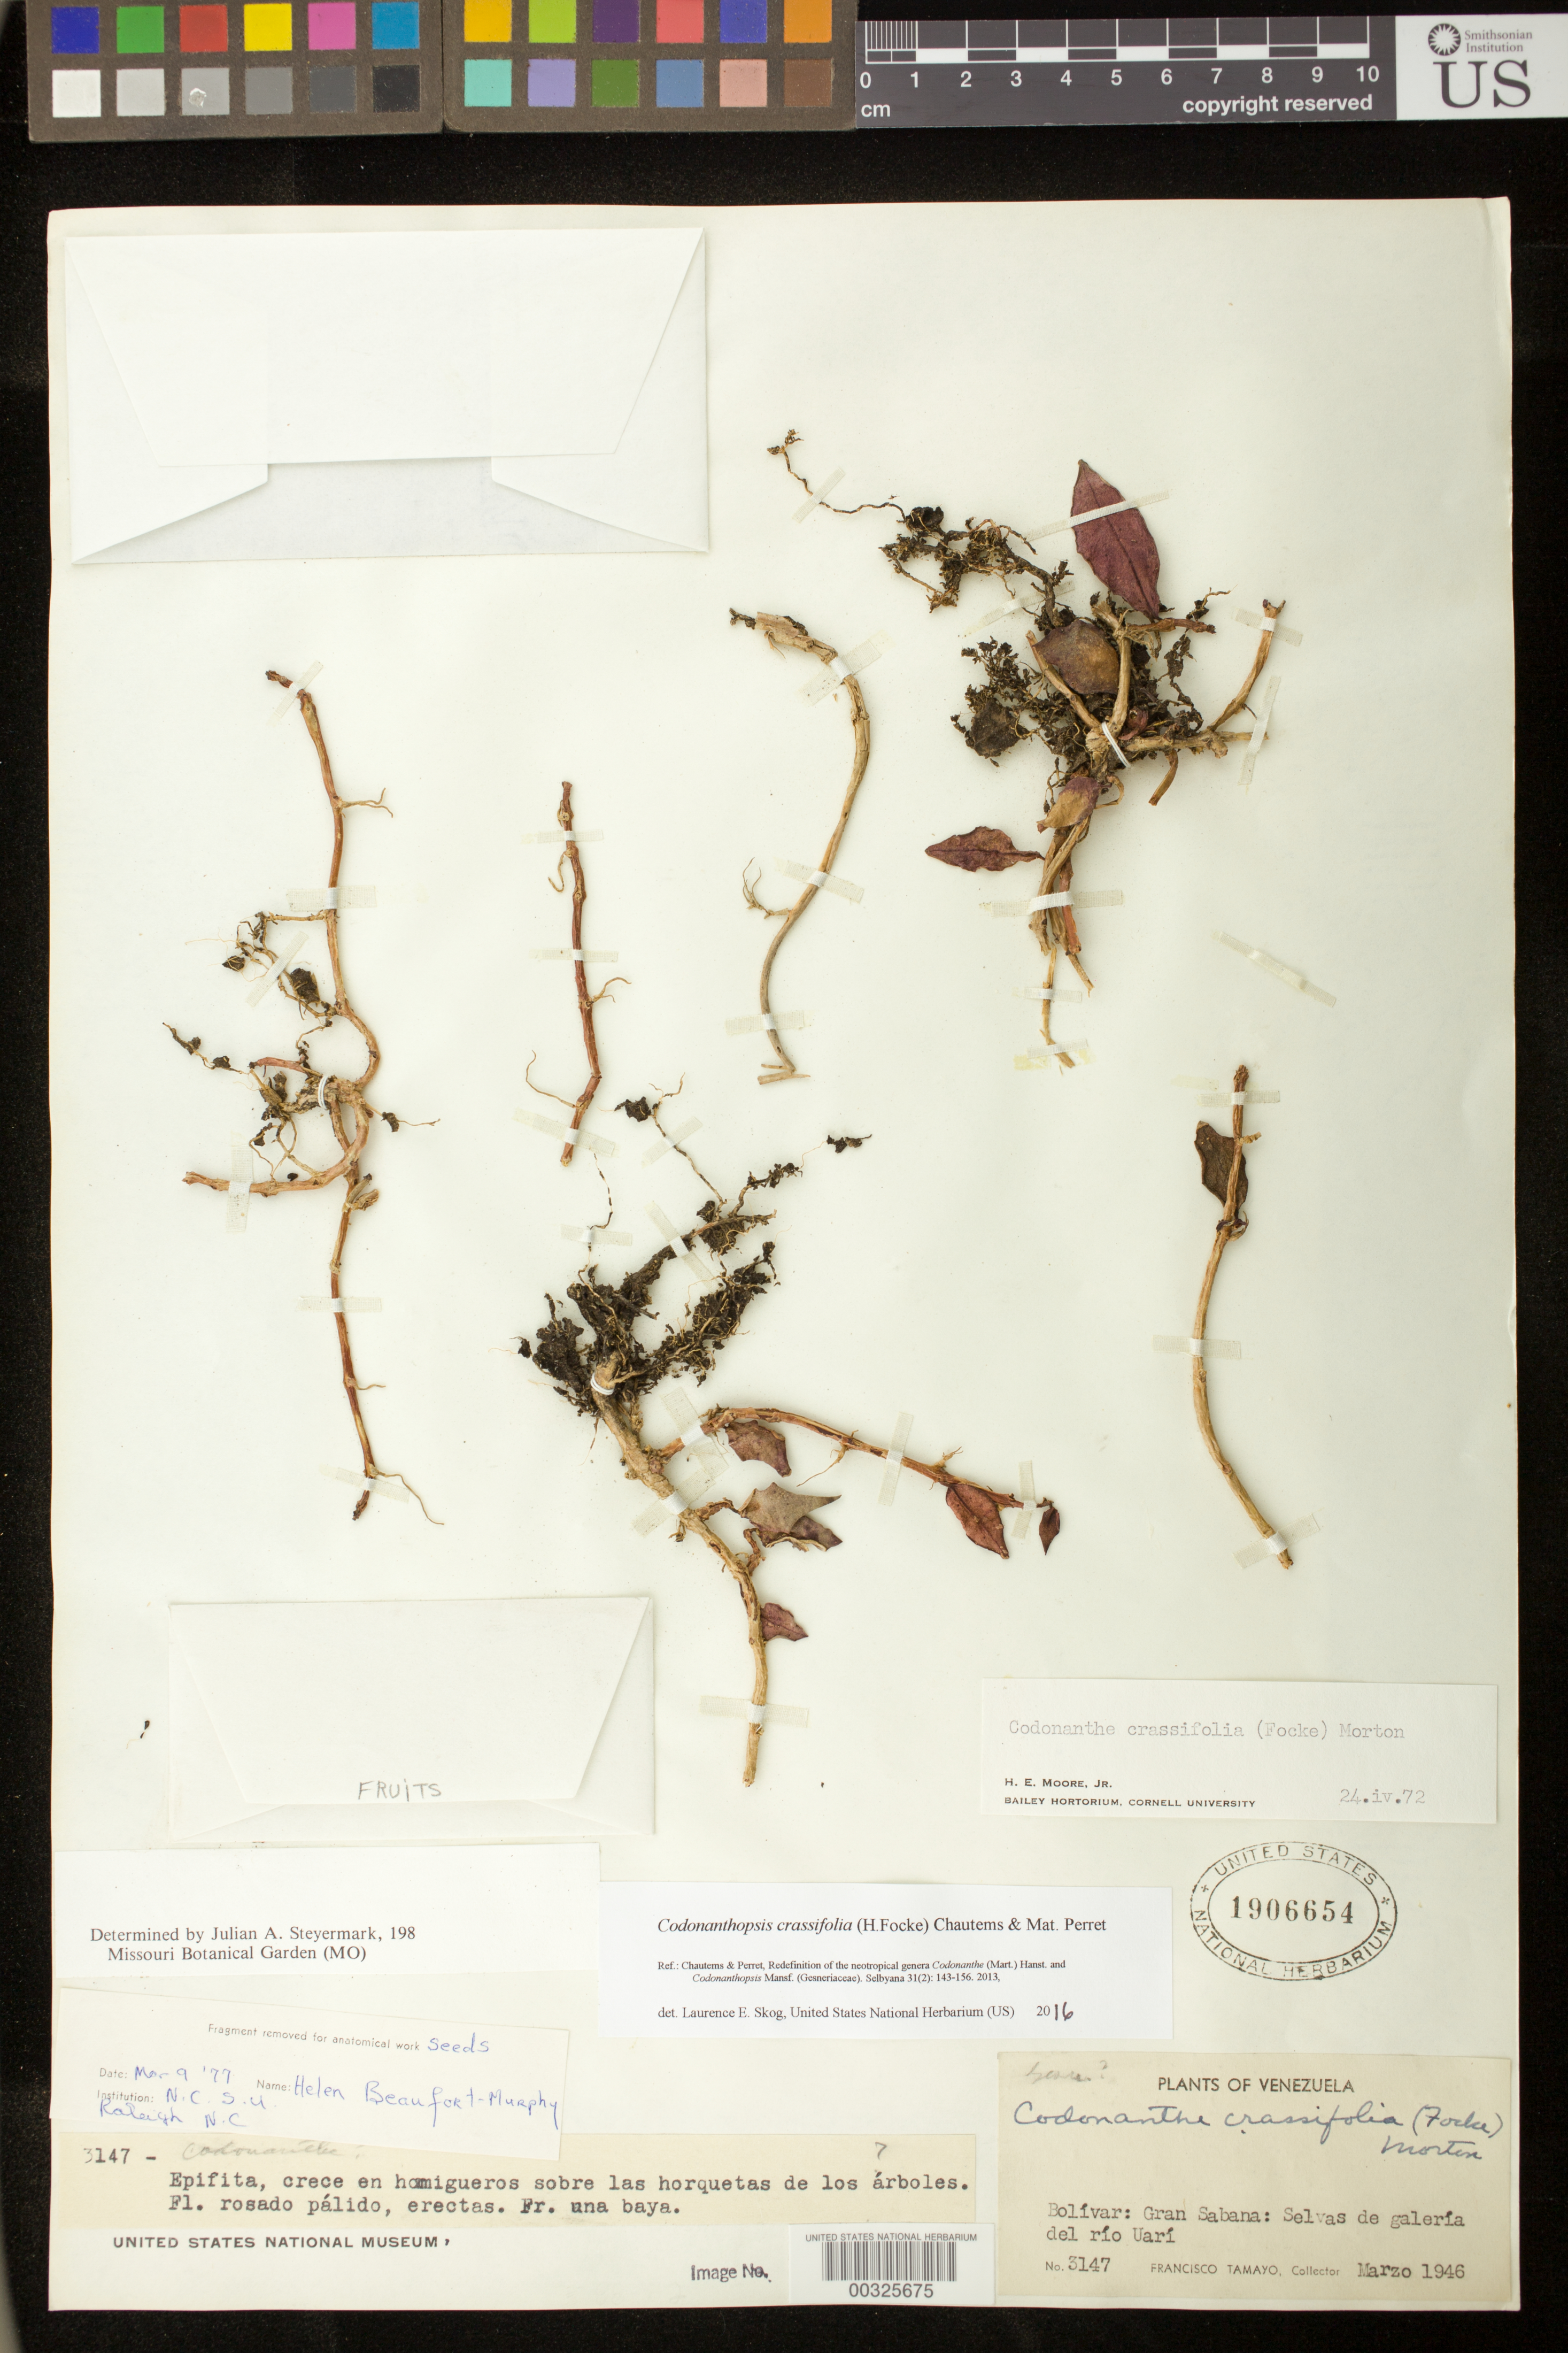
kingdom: Plantae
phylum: Tracheophyta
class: Magnoliopsida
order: Lamiales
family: Gesneriaceae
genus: Codonanthopsis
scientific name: Codonanthopsis crassifolia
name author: (H. Focke) Chautems & Mat.Perret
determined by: Skog, Laurence E.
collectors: F. Tamayo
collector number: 3147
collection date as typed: Mar 1946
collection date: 1946-03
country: Venezuela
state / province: Bolívar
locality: Gran Sabana, ...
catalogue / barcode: US 1906654